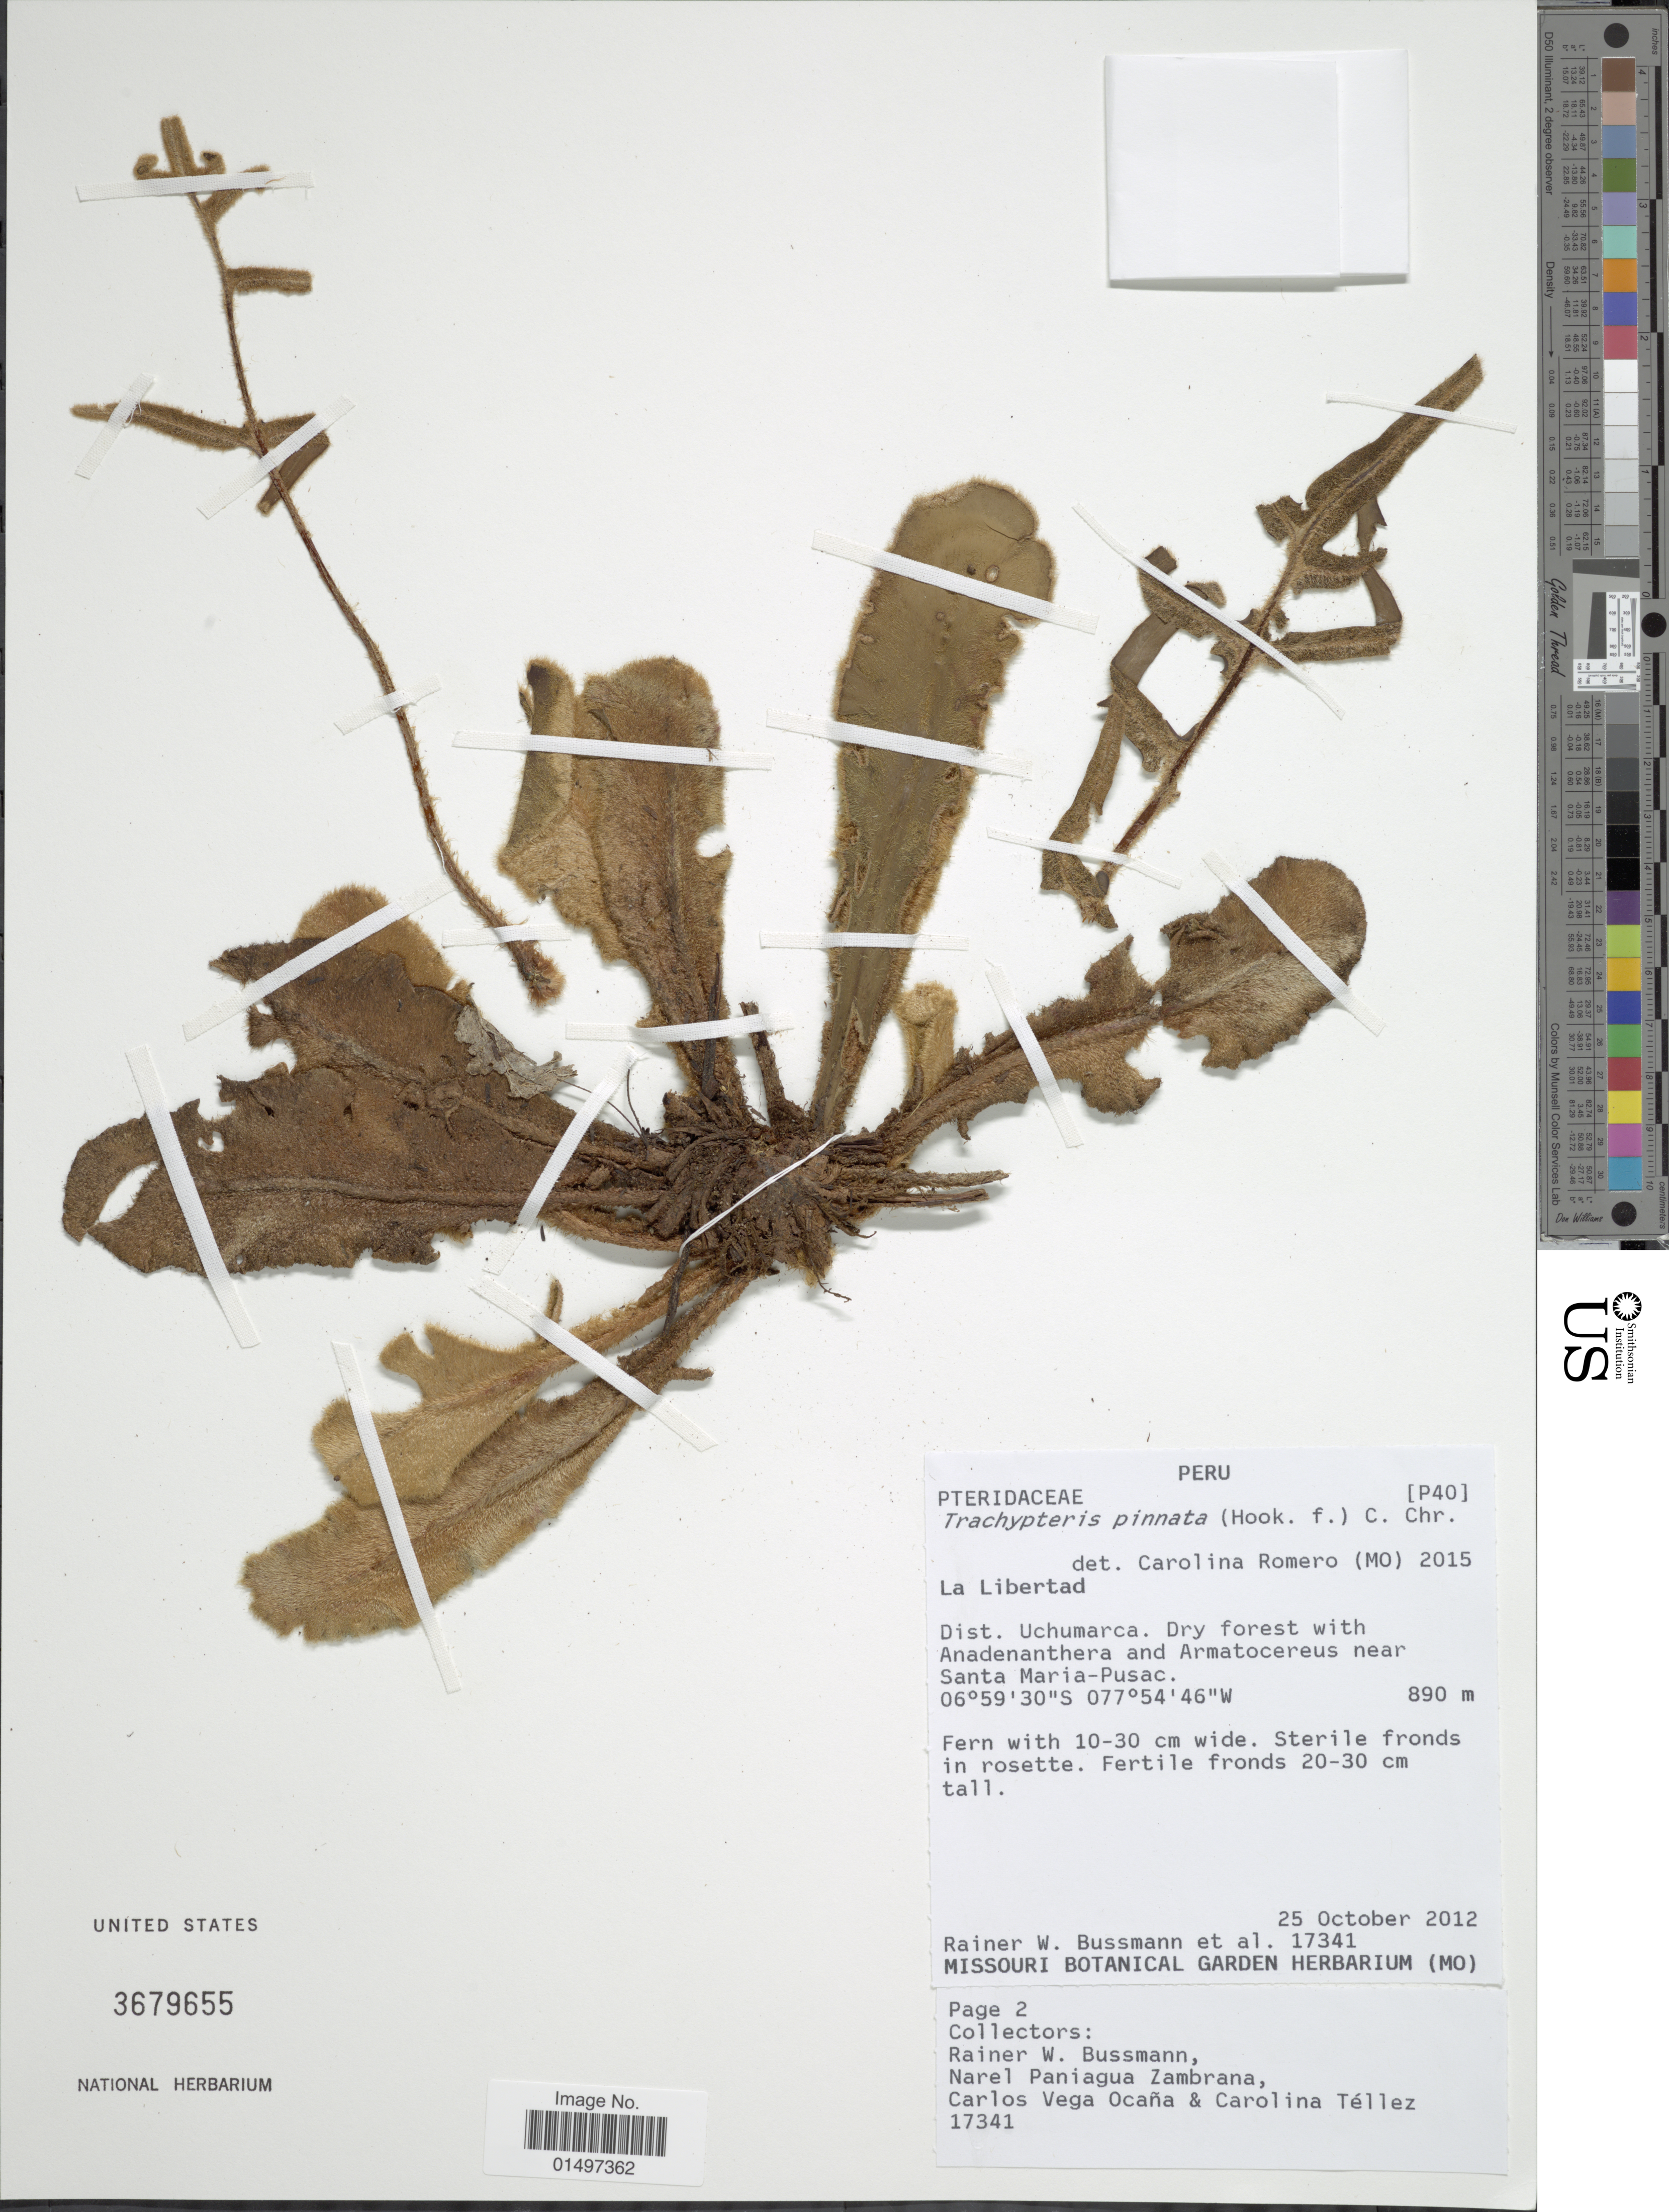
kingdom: Plantae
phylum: Tracheophyta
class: Polypodiopsida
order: Polypodiales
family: Pteridaceae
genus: Trachypteris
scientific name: Trachypteris pinnata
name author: (Hook. f.) C. Chr.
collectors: R. W. Bussmann & et al.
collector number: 17341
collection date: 2012-10-25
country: Peru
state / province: La Libertad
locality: Dist. Uchumarca. Near Santa Maria-Pusac.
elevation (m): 890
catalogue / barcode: US 3679655